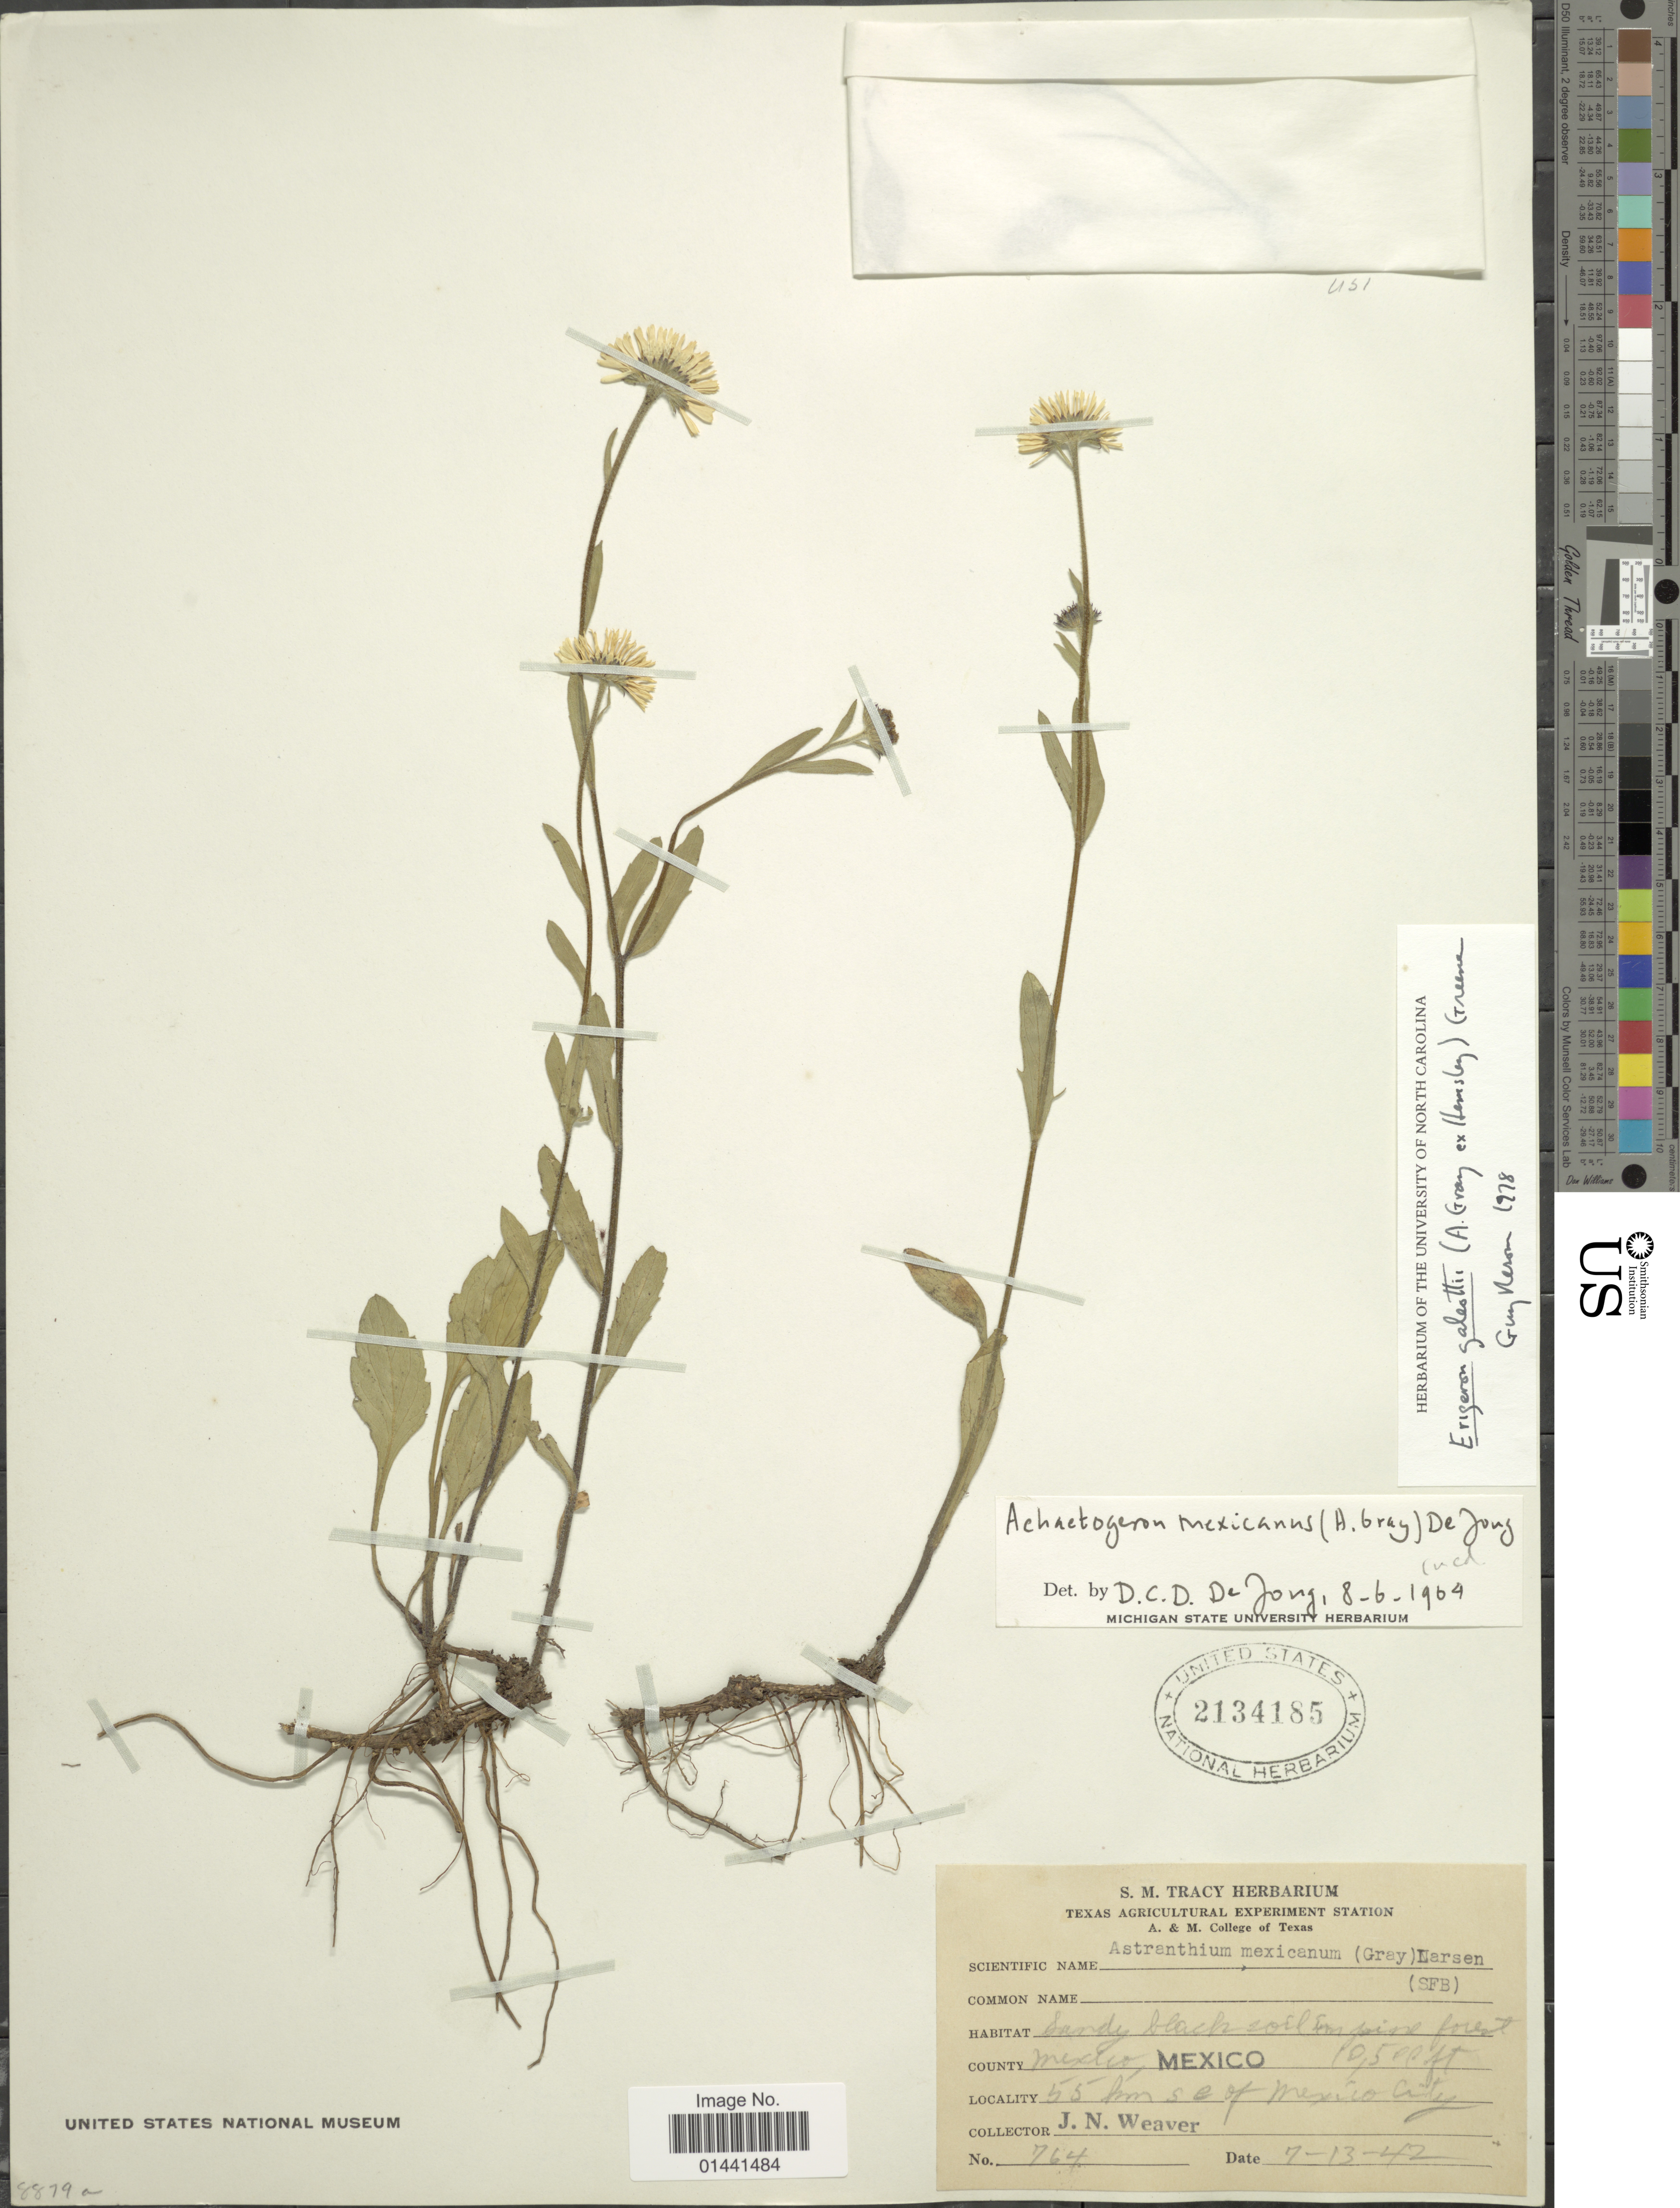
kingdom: Plantae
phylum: Tracheophyta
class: Magnoliopsida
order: Asterales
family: Asteraceae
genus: Erigeron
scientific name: Erigeron galeottii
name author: (A. Gray ex Hemsl.) Greene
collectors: J. N. Weaver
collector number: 764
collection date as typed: Transcribed d/m/y: 13/7/42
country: Mexico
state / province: México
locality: Sandy black soil pine forest, County Mexico, 55 km S.E. of Mexico City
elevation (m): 3200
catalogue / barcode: US 2134185